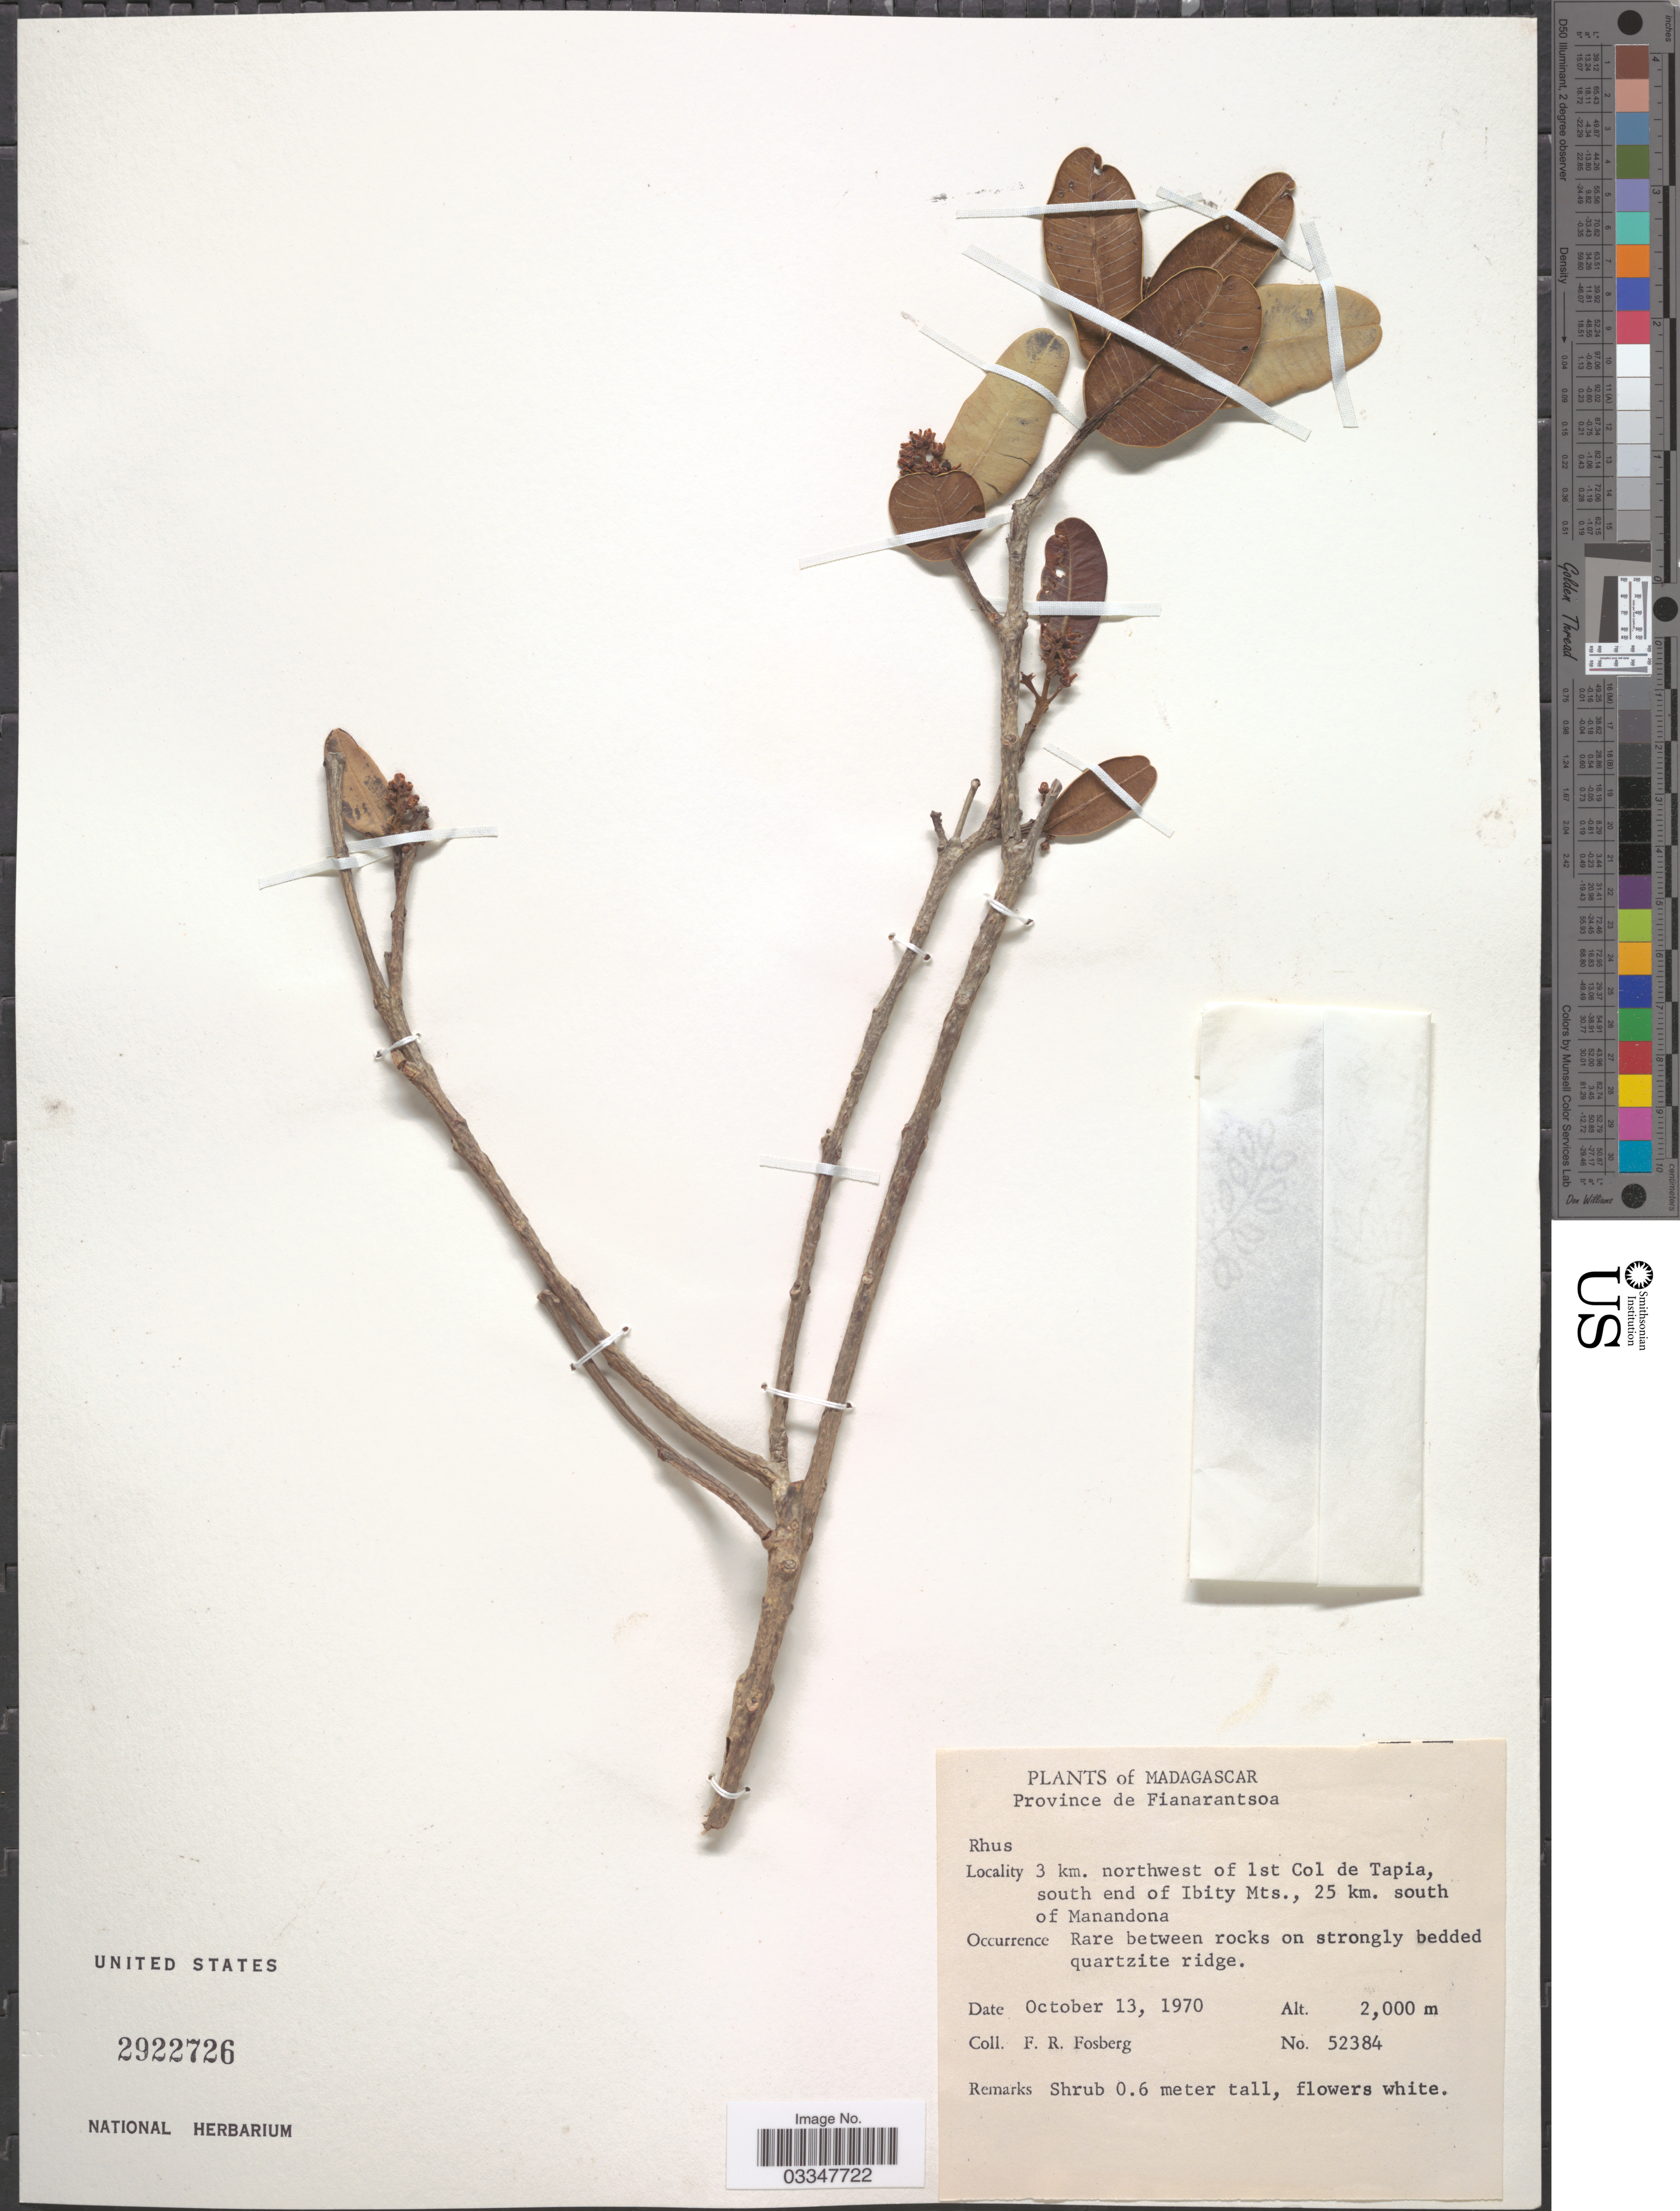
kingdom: Plantae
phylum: Tracheophyta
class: Magnoliopsida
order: Sapindales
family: Anacardiaceae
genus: Rhus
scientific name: Rhus sp.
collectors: F. R. Fosberg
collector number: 52384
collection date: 1970-10-13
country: Madagascar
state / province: Amoron'i Mania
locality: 3 km. northwest of 1st Col de Tapia, south end of Ibity Mts., 25 km. south of Manandona.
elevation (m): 2000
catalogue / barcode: US 2922726